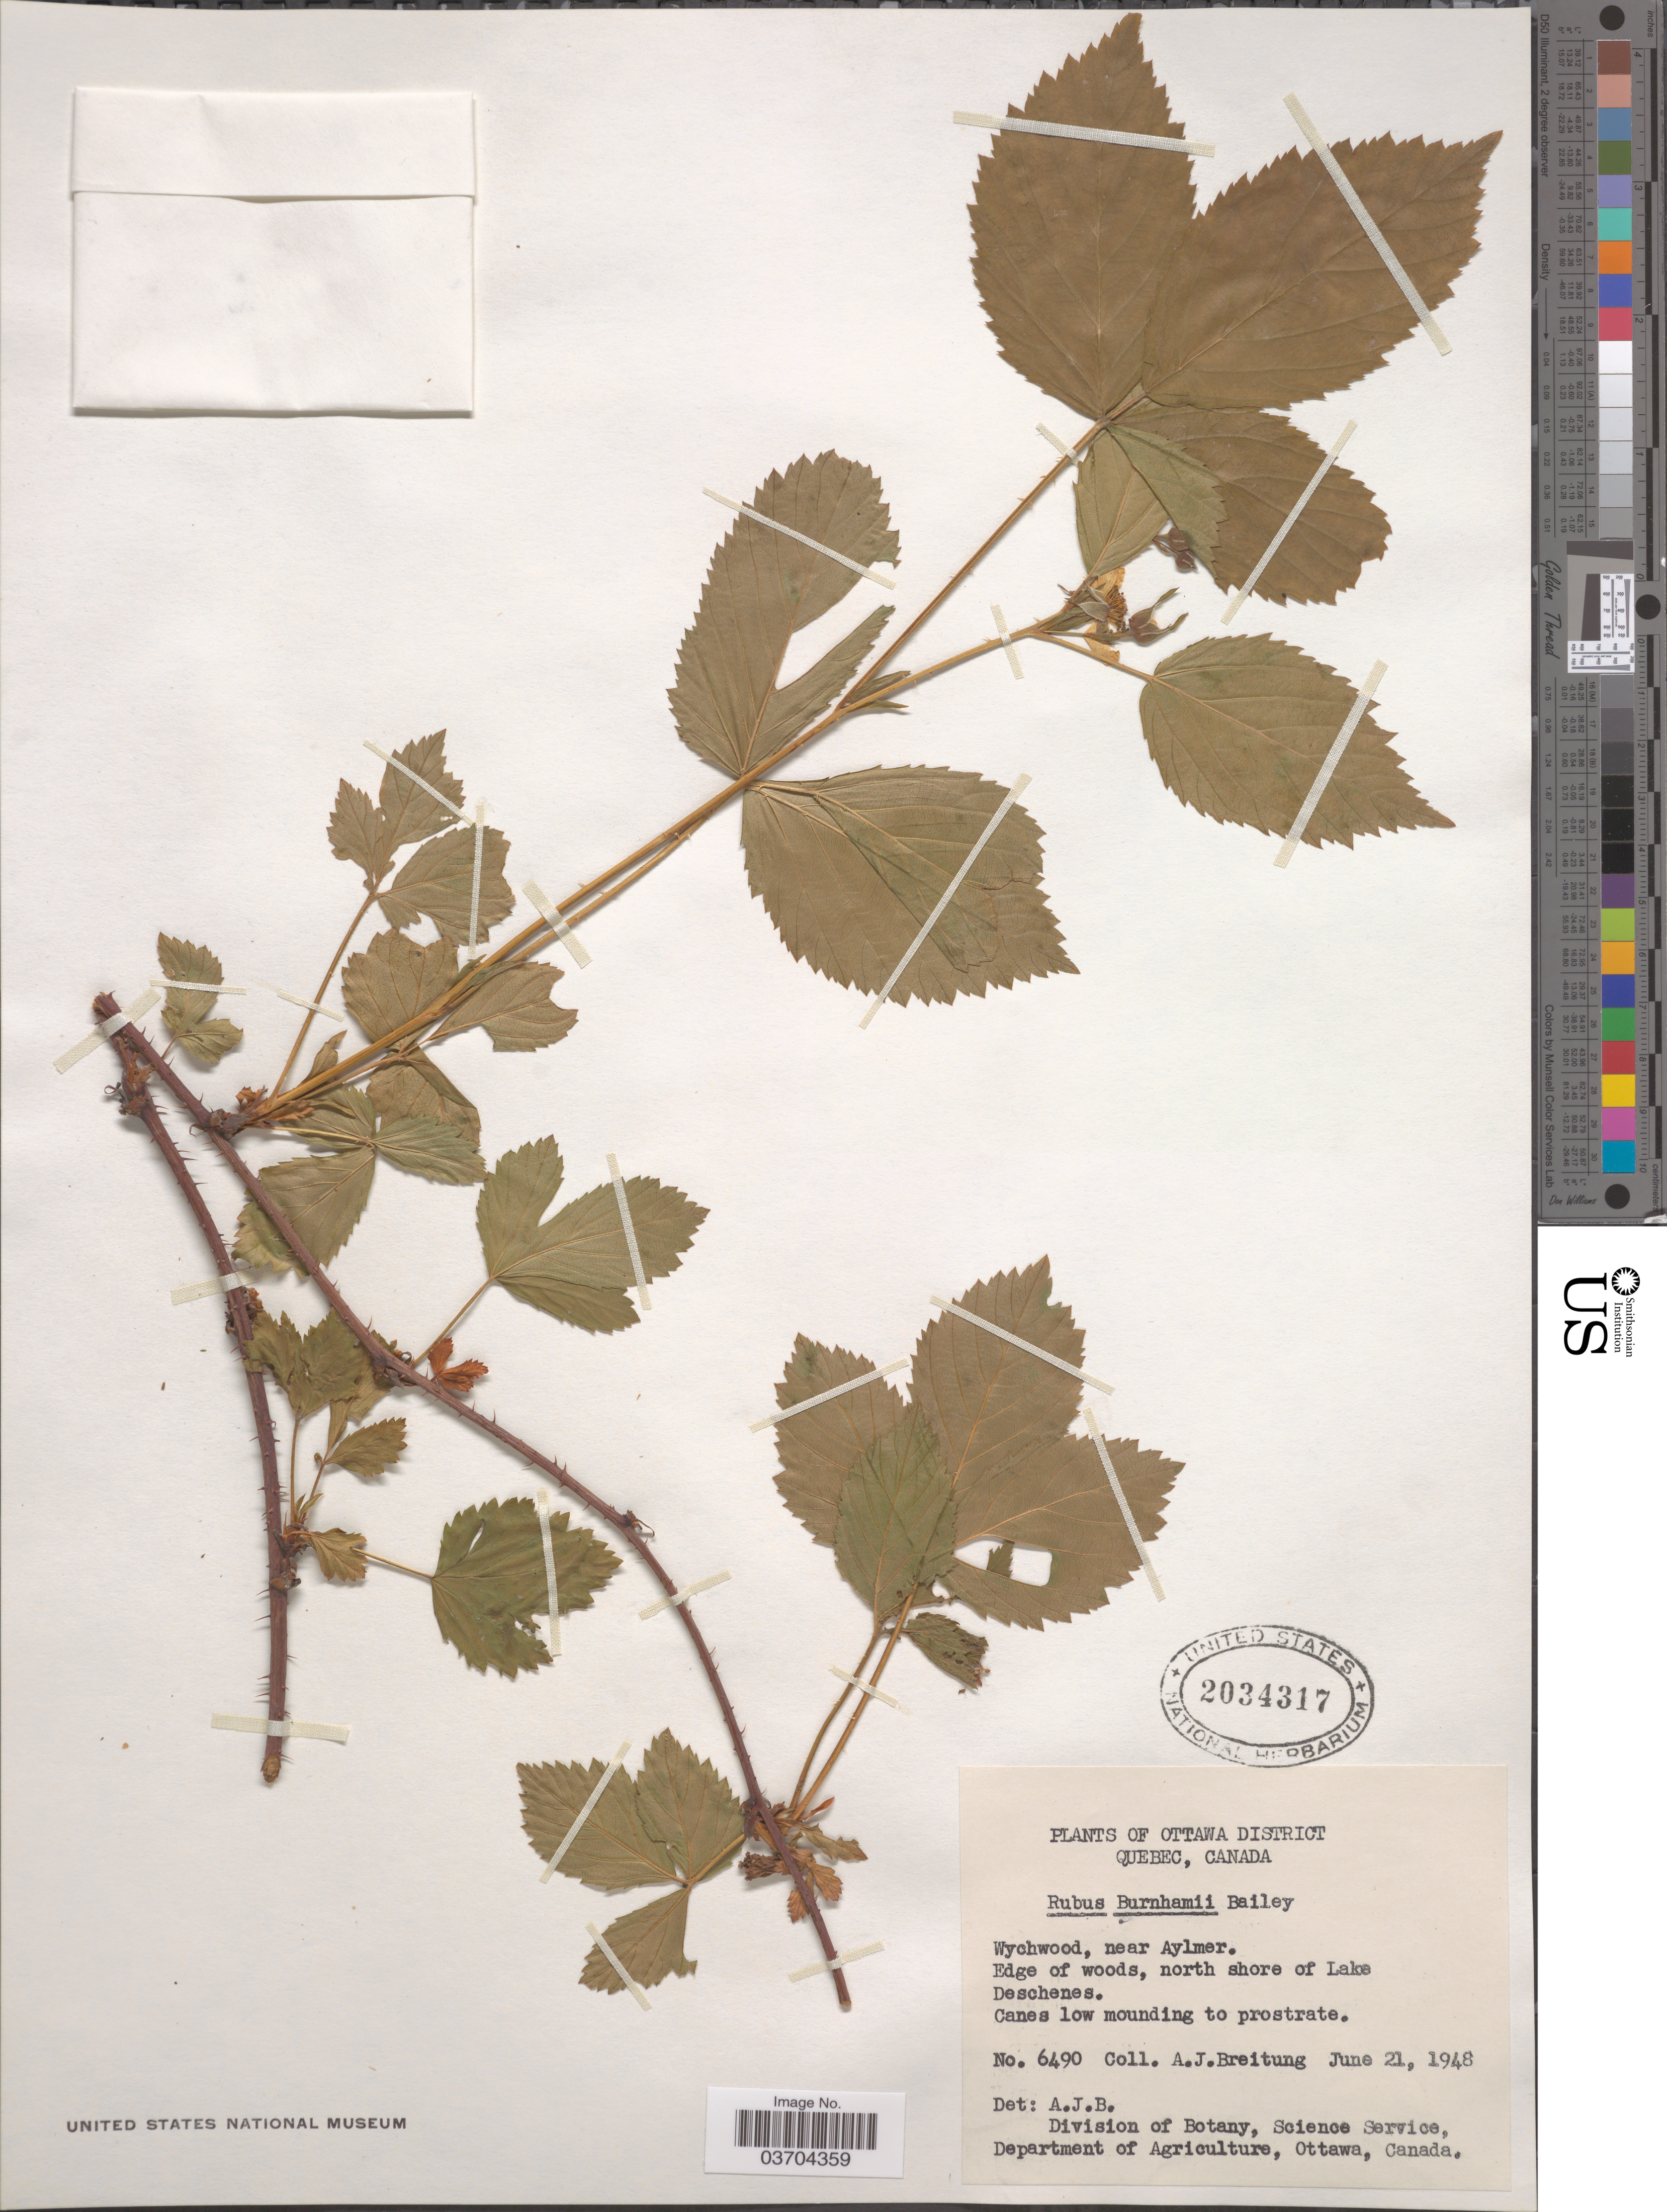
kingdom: Plantae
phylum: Tracheophyta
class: Magnoliopsida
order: Rosales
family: Rosaceae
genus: Rubus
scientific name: Rubus burnhamii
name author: L.H. Bailey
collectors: A. Breitung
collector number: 6490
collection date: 1948-06-21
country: Canada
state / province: Quebec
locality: Ottawa District. Wychwood, near Aylmer. Edge of woods, north shore of Lake Deschenes.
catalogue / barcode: US 2034317